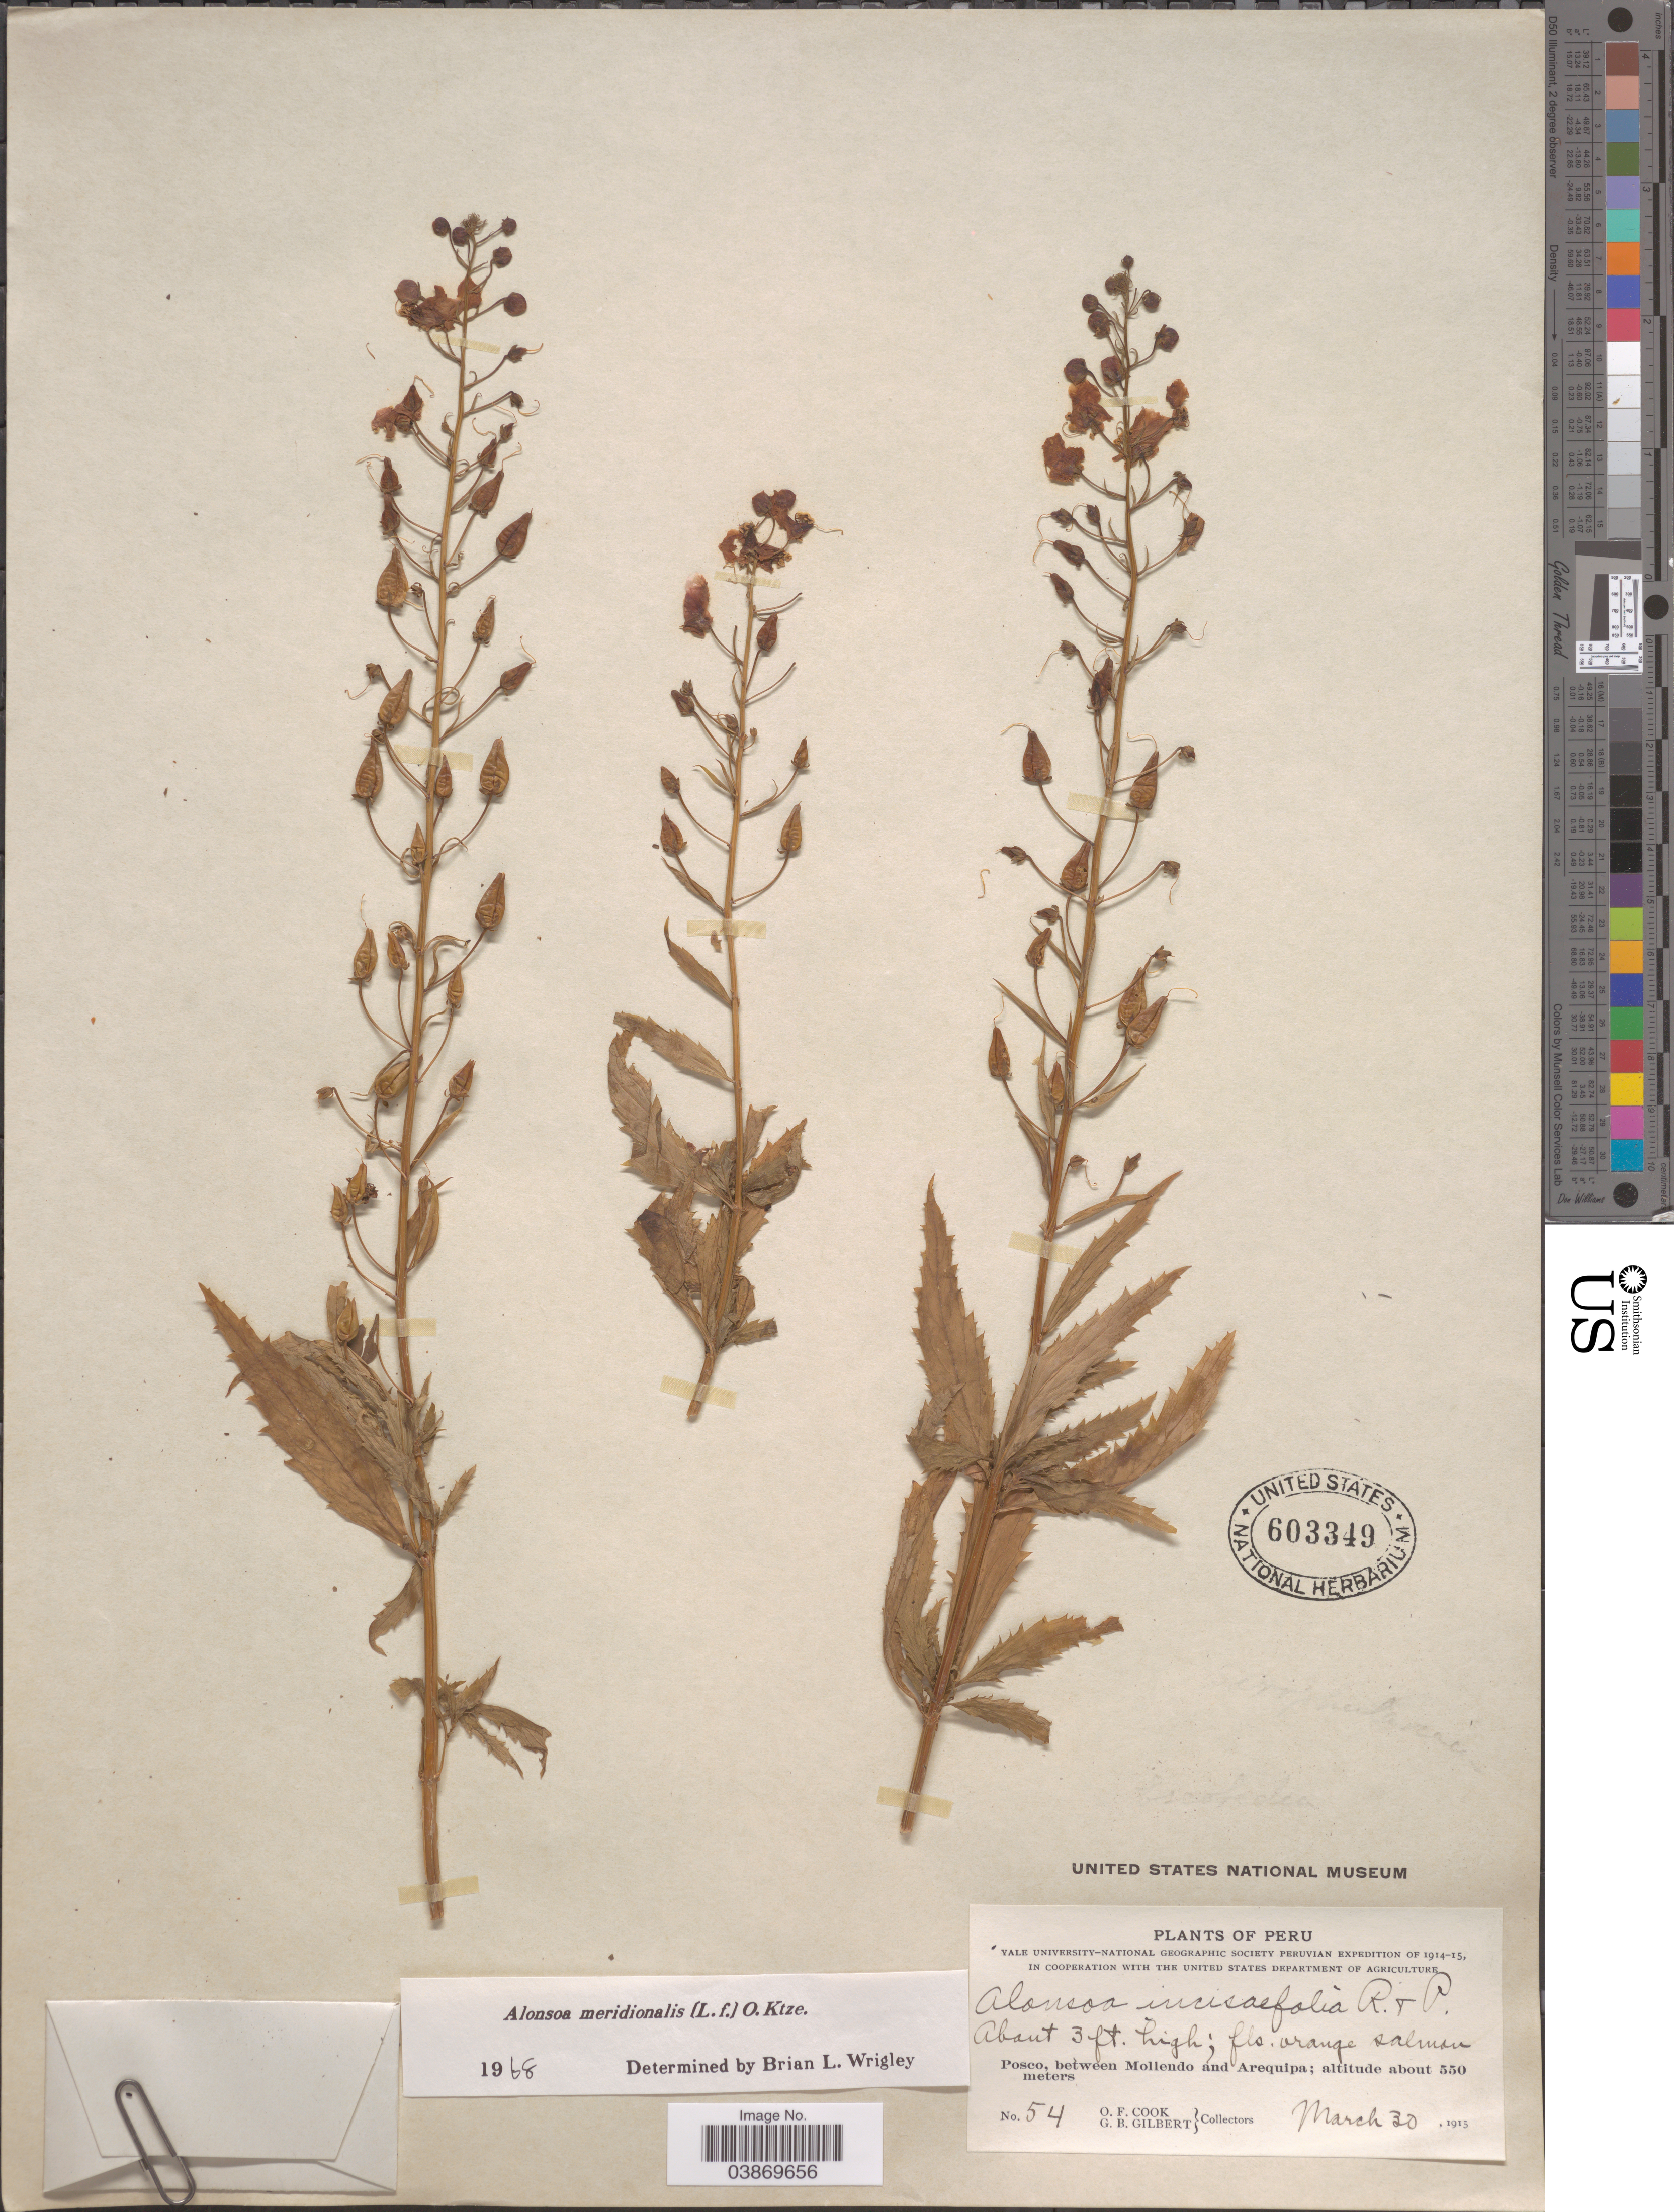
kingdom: Plantae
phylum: Tracheophyta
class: Magnoliopsida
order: Lamiales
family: Scrophulariaceae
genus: Alonsoa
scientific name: Alonsoa meridionalis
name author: (L. f.) Kuntze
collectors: O. F. Cook & G. B. Gilbert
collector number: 54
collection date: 1915-03-30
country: Peru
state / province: Arequipa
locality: Posco, between Mollendo and Arequipa.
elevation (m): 550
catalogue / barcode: US 603349